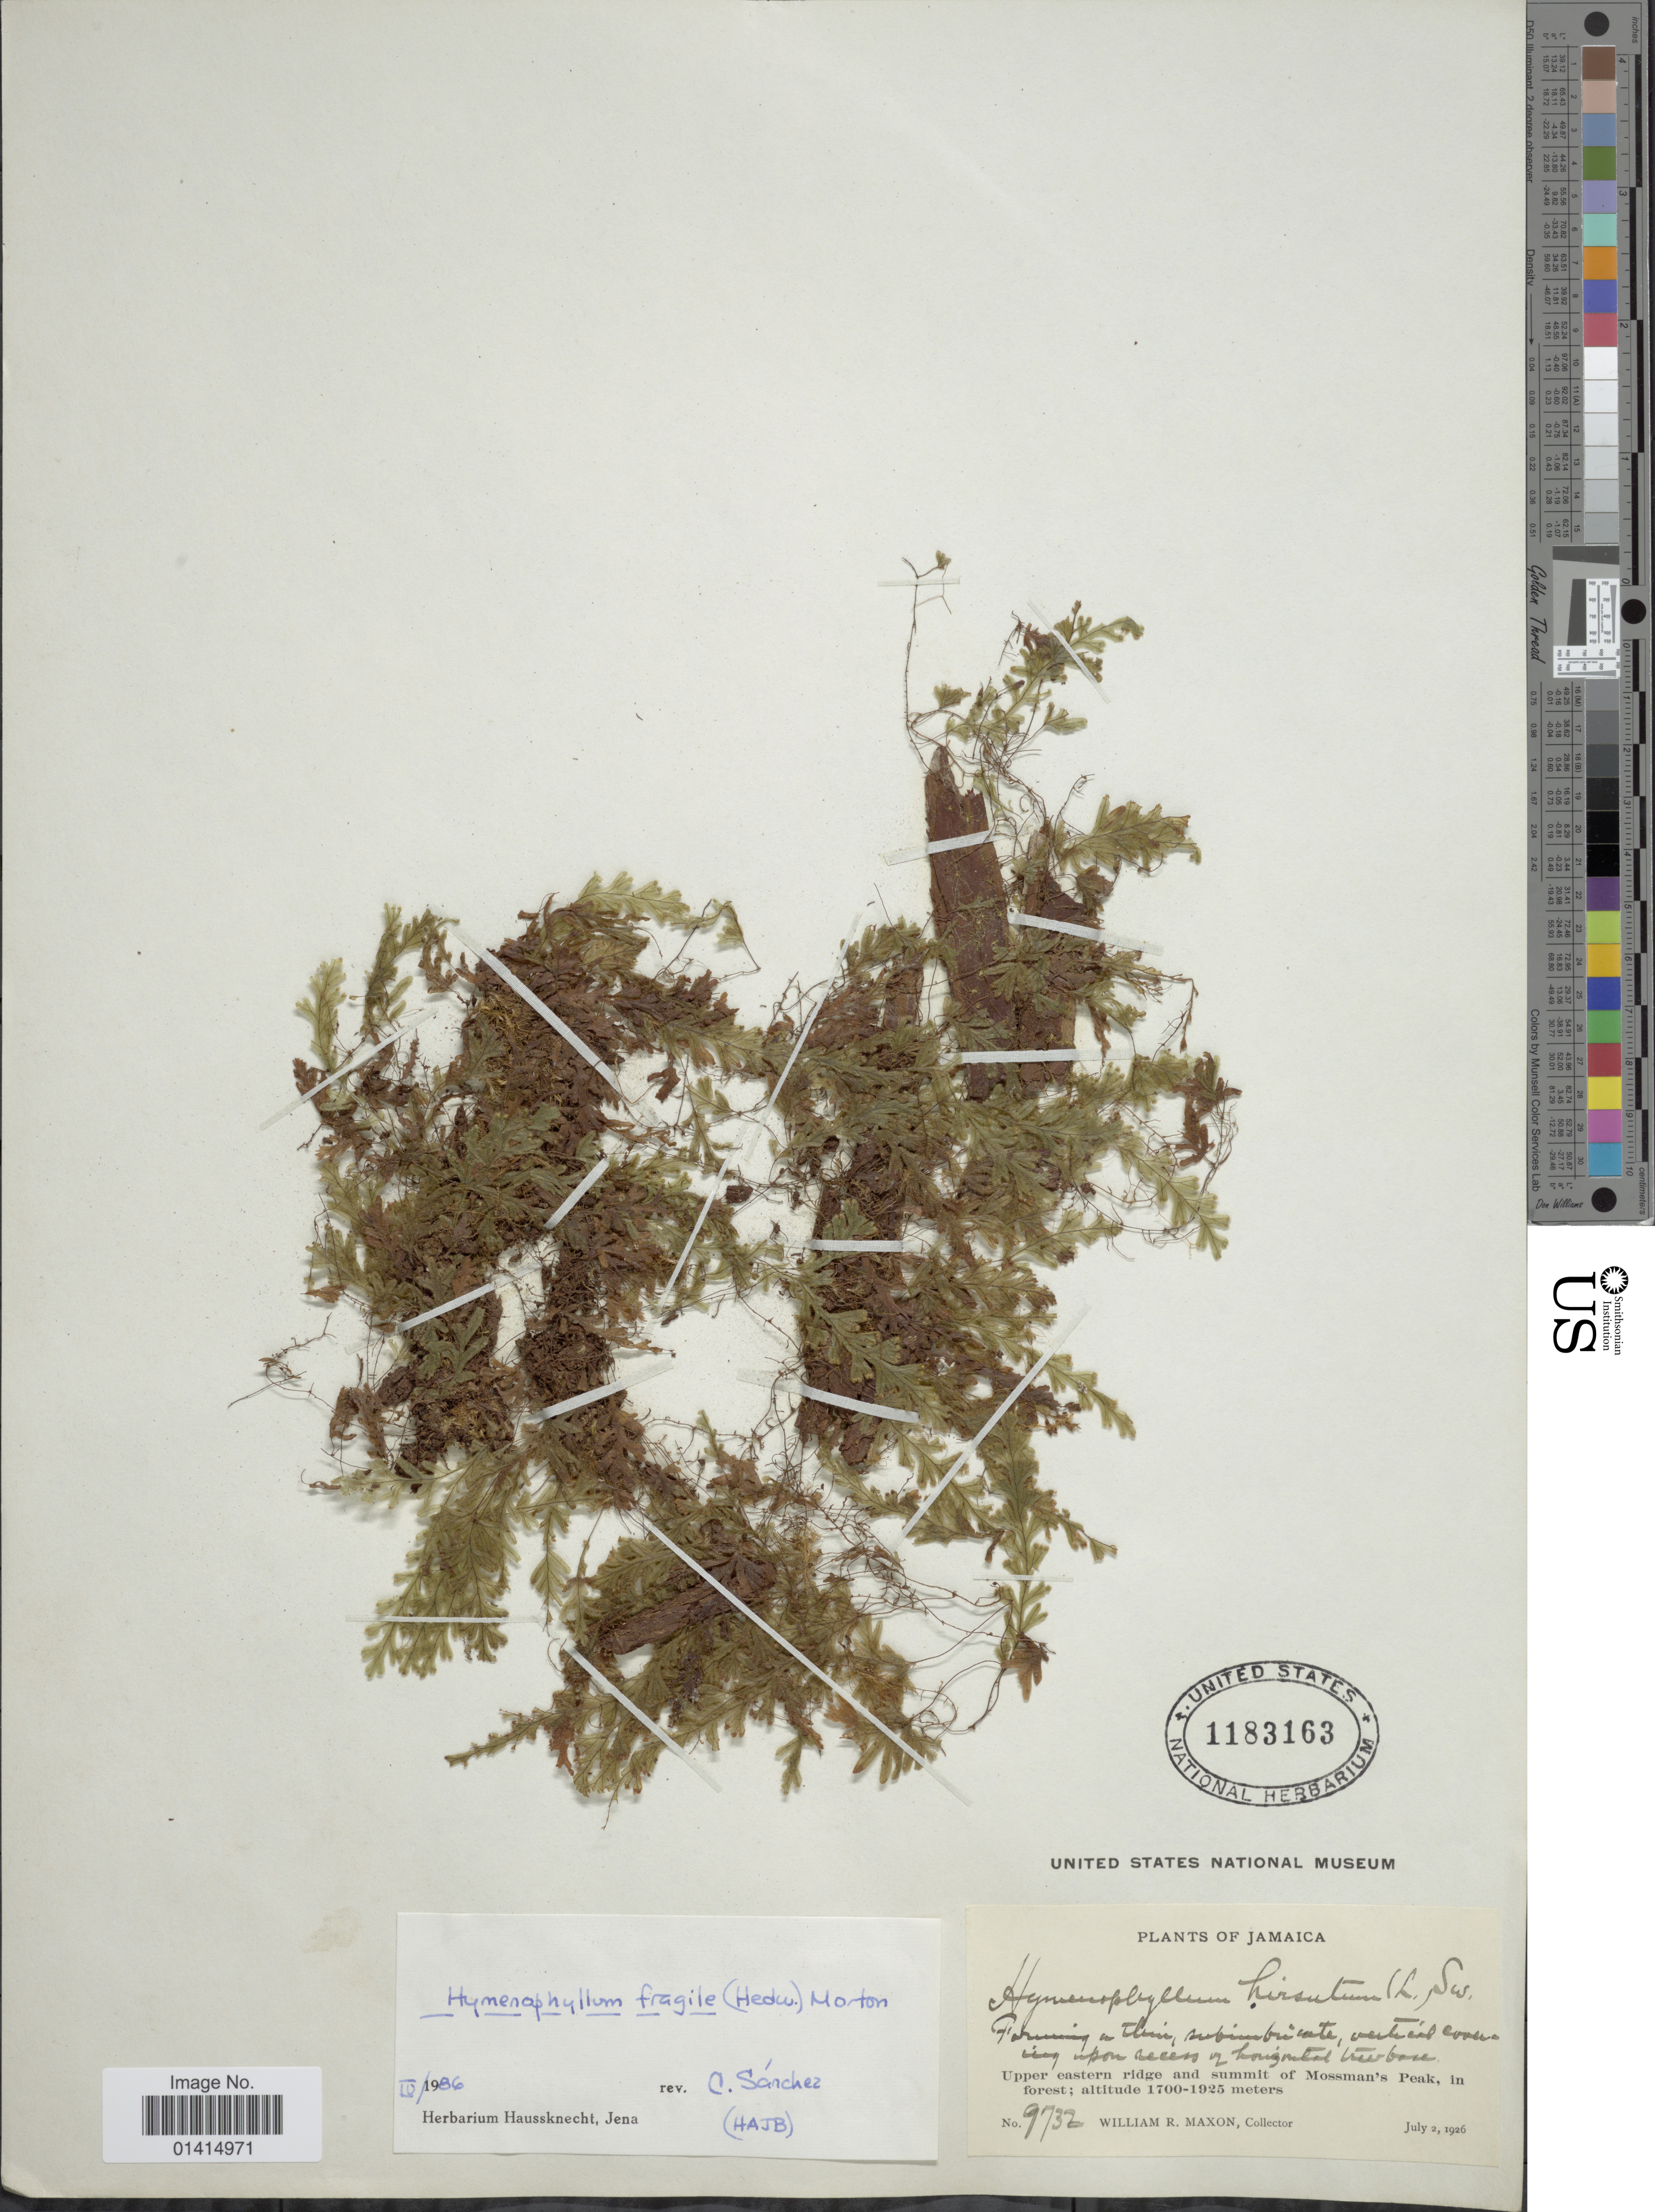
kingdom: Plantae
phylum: Tracheophyta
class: Polypodiopsida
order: Hymenophyllales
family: Hymenophyllaceae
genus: Hymenophyllum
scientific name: Hymenophyllum fragile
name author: (Hedw.) C.V. Morton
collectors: W. R. Maxon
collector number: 9732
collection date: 1926-07-02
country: Jamaica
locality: Upper eastern ridge and summit of Mossman's Peak, in forest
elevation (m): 1700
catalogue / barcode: US 1183163